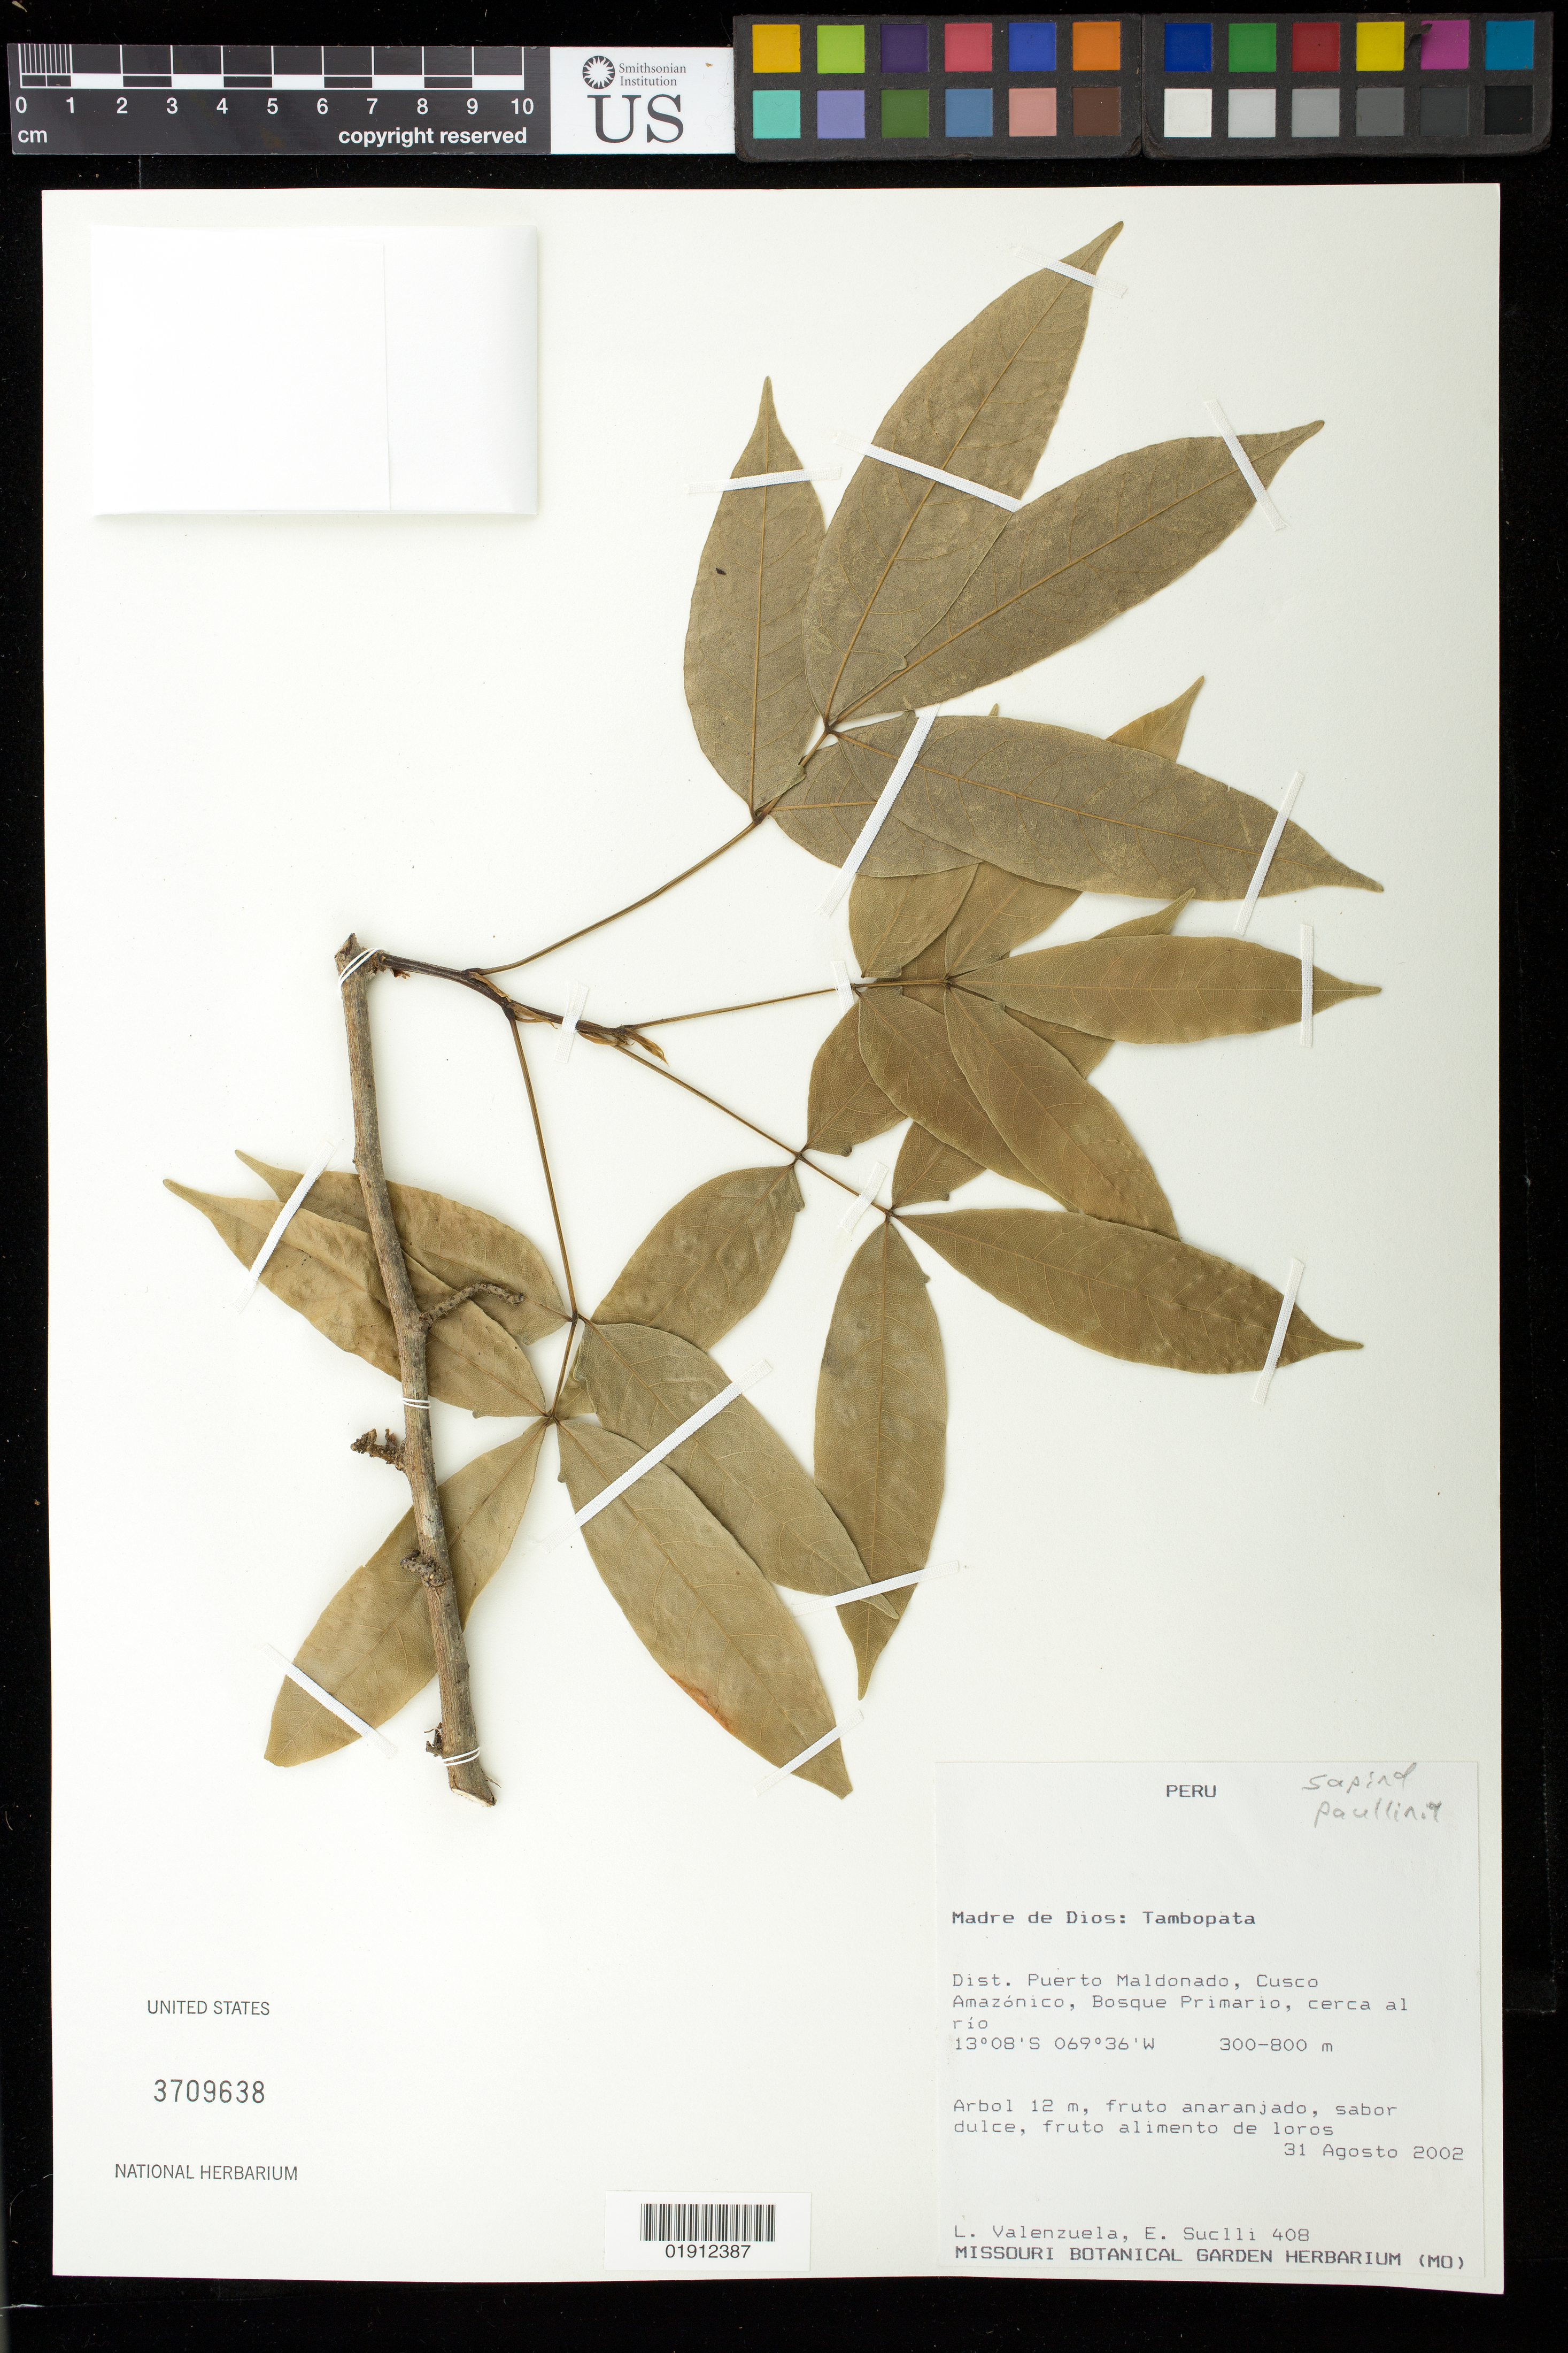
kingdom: Plantae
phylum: Tracheophyta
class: Magnoliopsida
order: Sapindales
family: Sapindaceae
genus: Paullinia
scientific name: Paullinia sp.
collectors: L. Valenzuela & E. Suclli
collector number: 408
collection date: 2002-08-31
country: Peru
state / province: Madre de Dios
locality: Tambopata. Dist. Puerto Maldonado, Cusco Amazónico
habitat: Bosque primario, cerca al río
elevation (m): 300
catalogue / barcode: US 3709638